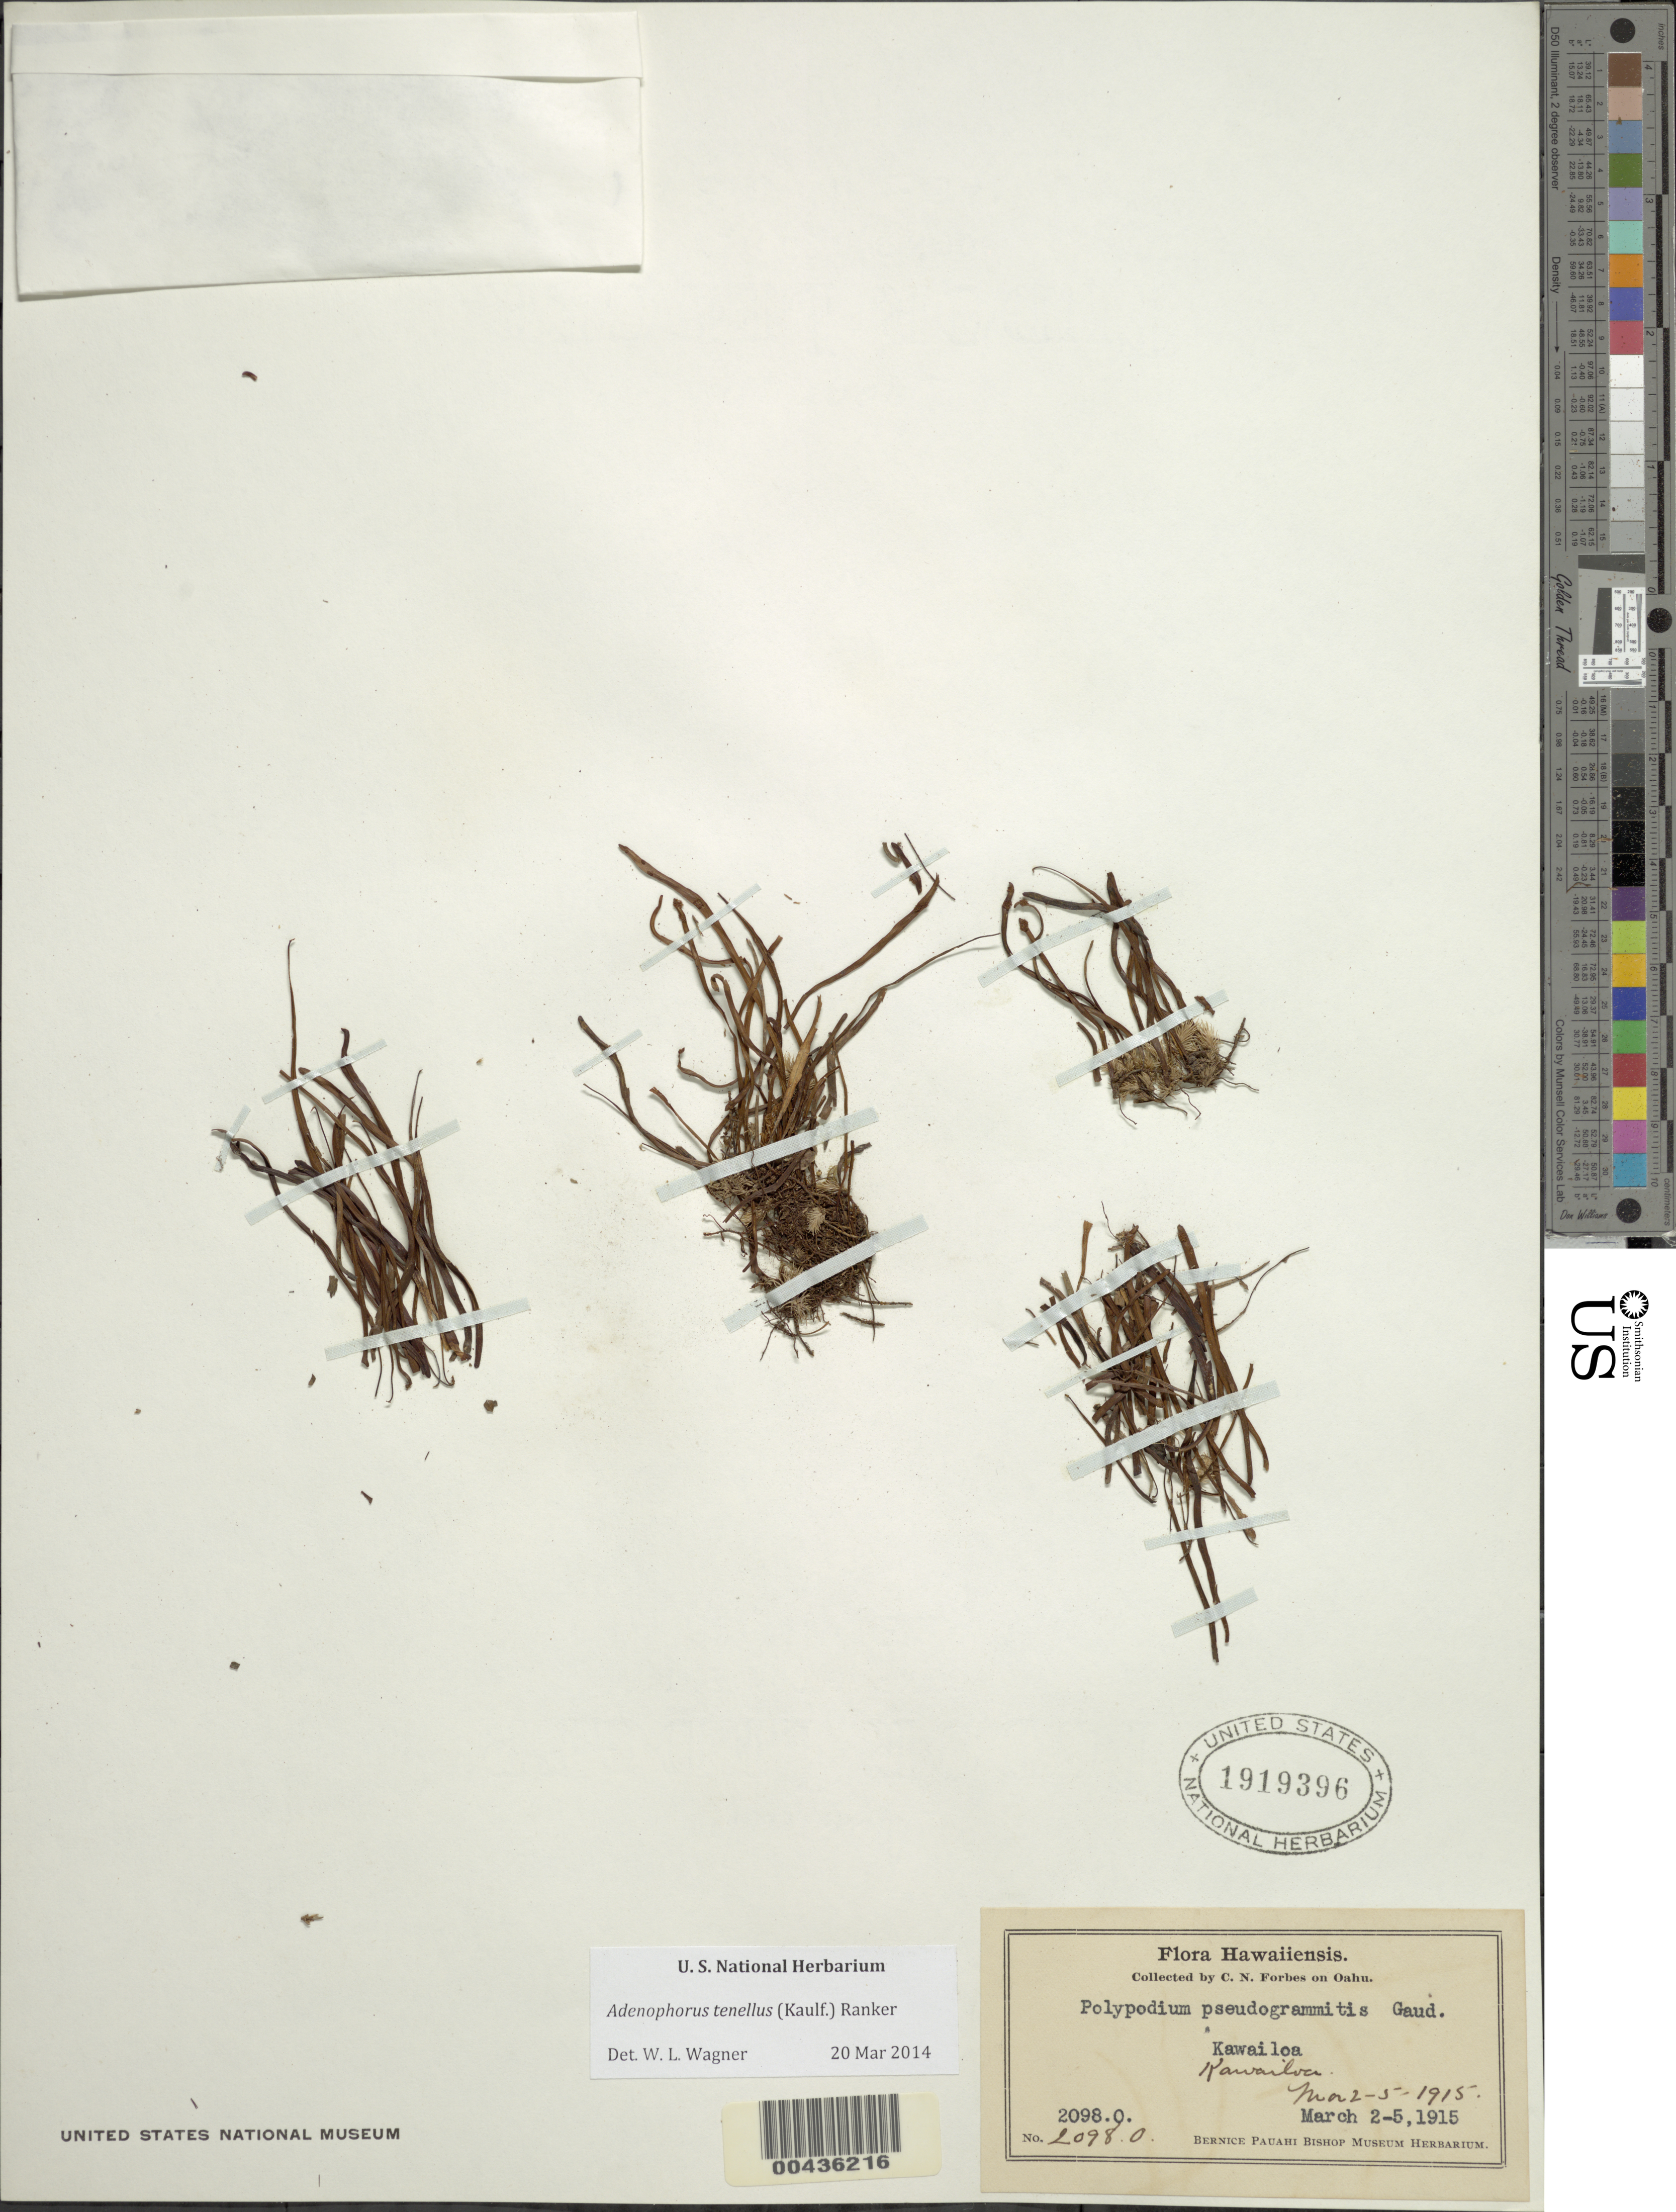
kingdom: Plantae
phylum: Tracheophyta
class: Polypodiopsida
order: Polypodiales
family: Polypodiaceae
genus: Adenophorus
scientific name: Adenophorus tenellus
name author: (Kaulf.) Ranker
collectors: C. N. Forbes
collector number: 2098.O.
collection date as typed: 2 Mar 1915 to 5 Mar 1915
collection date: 1915-03-02/1915-03-05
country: United States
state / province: Hawaii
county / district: Honolulu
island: Oahu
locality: Kawailoa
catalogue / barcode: US 1919396